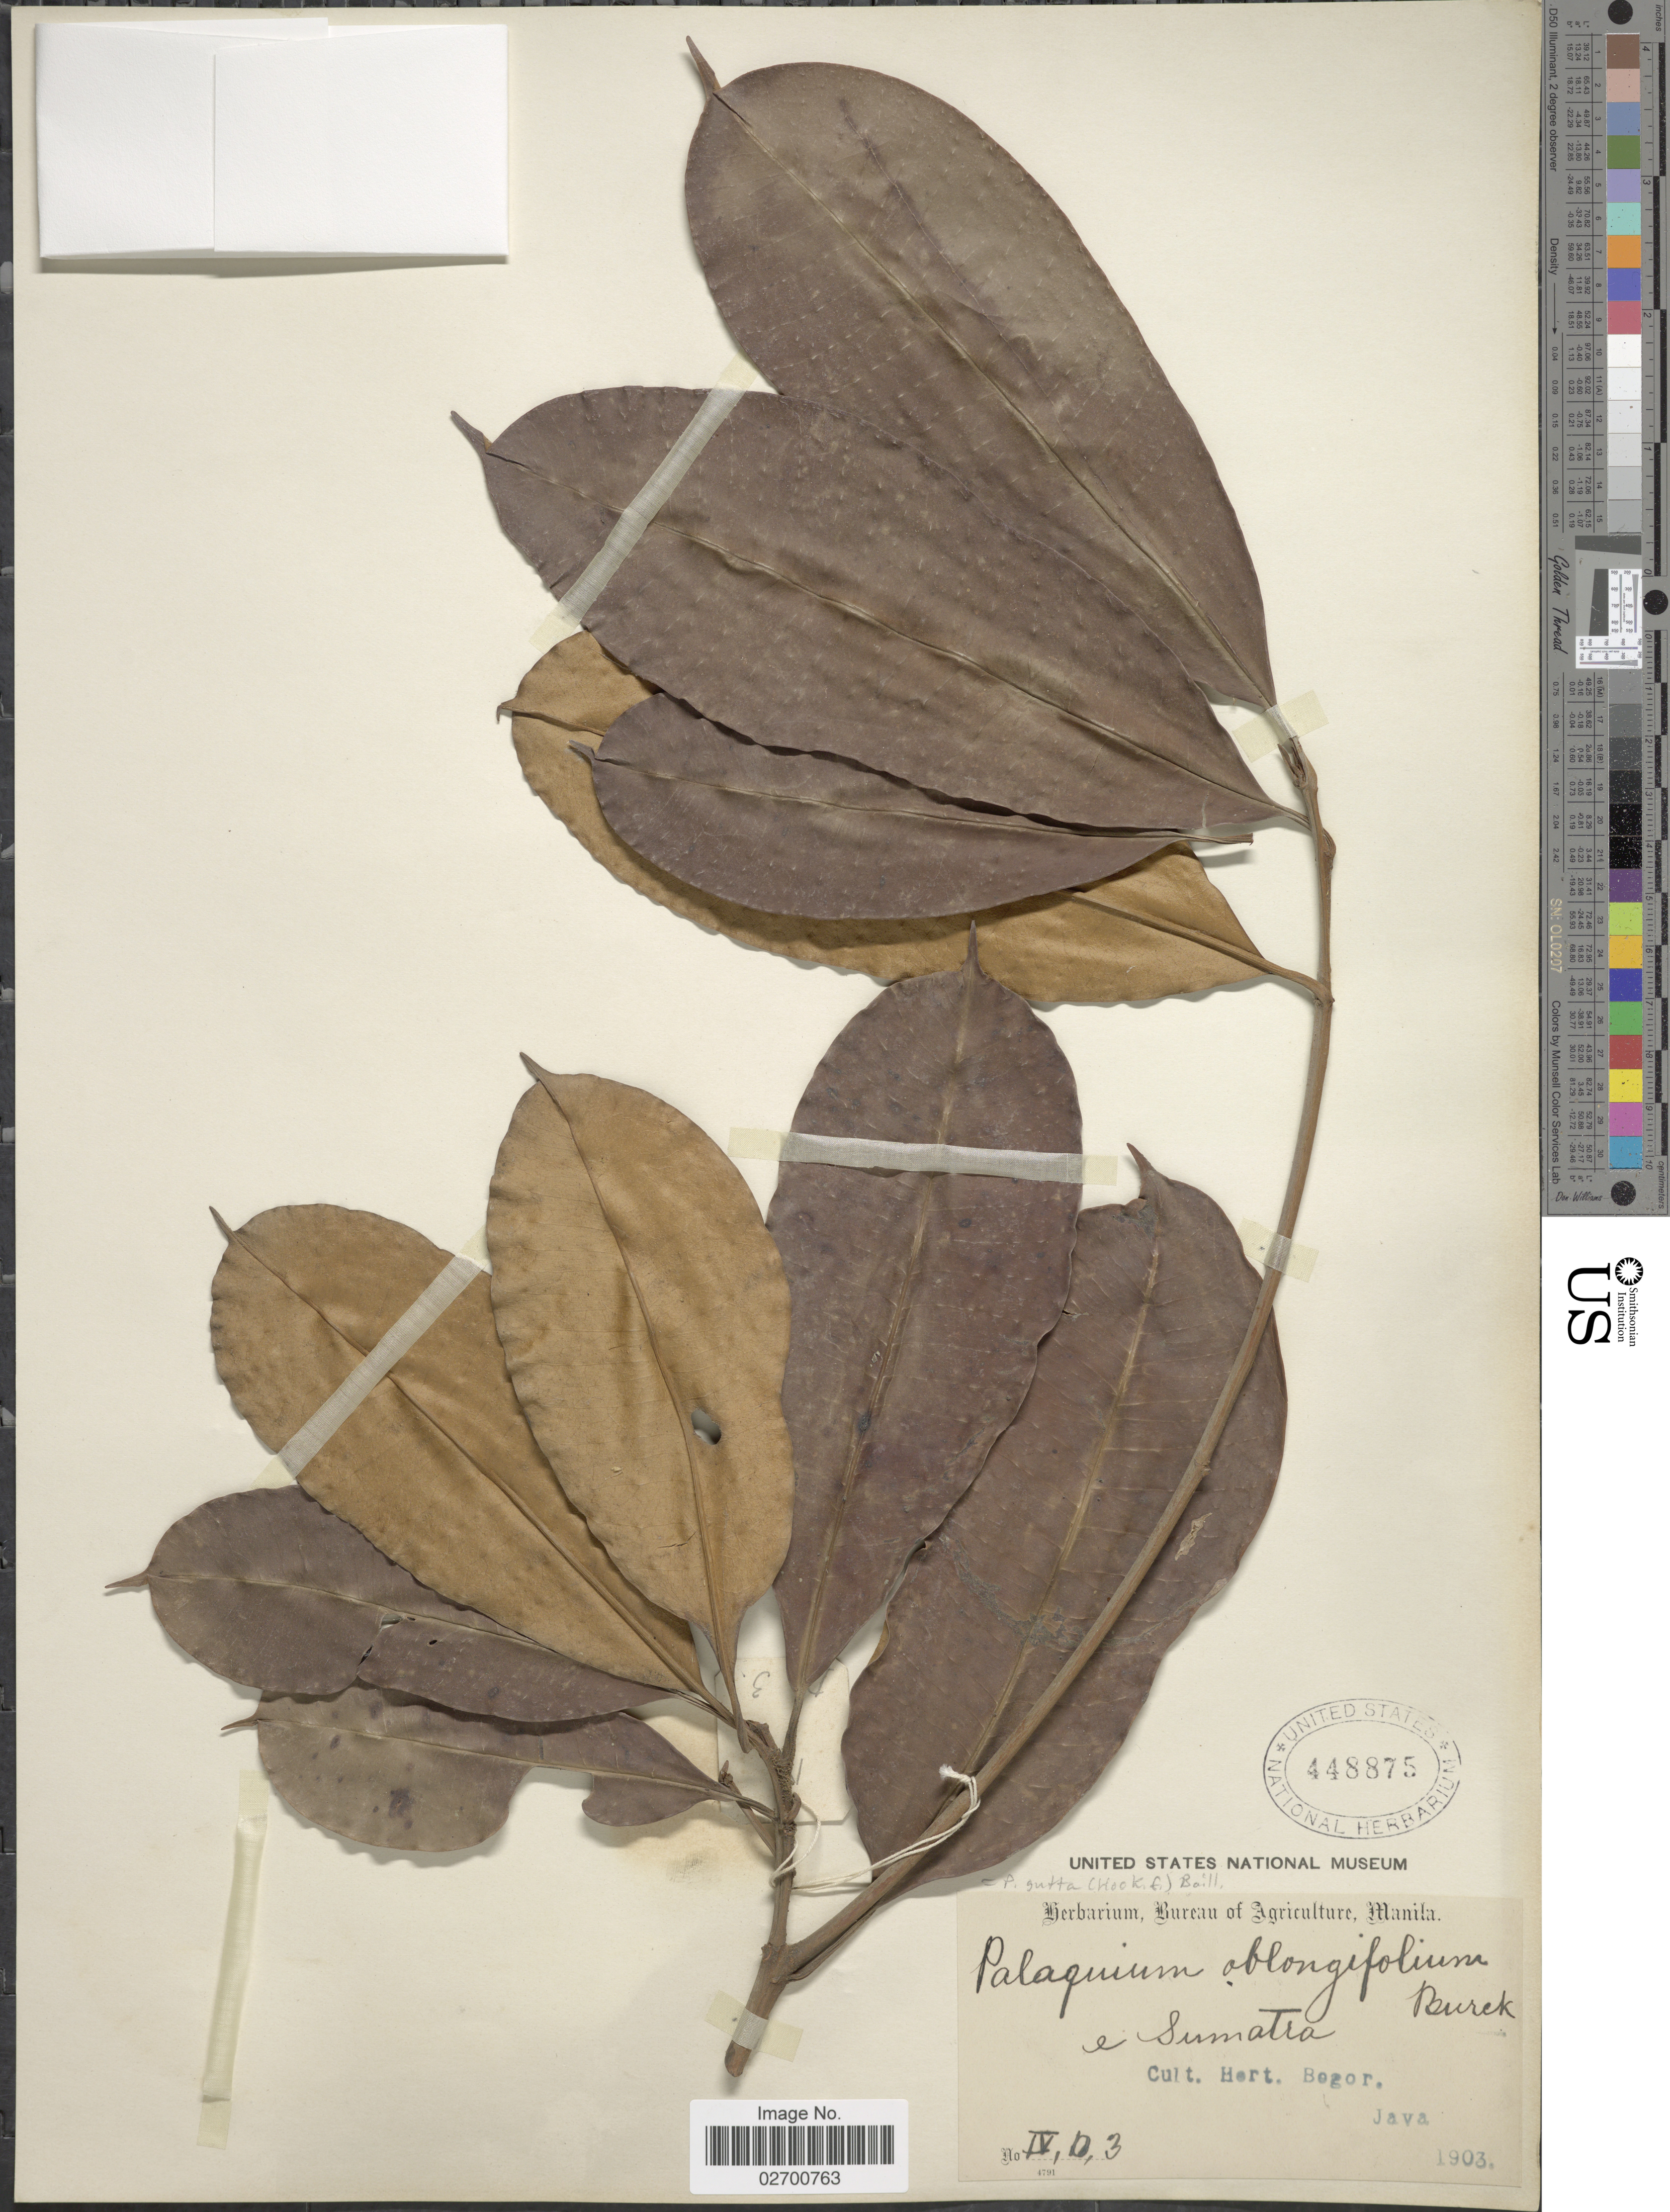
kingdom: Plantae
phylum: Tracheophyta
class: Magnoliopsida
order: Ericales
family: Sapotaceae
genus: Palaquium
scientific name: Palaquium gutta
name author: (Hook.) Baill.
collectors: ex Herb. Bur. Agric. Manila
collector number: IV,D,3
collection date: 1903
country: Indonesia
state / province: Sumatra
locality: E Sumatra [unsure placement] Cult. Hort. Bogor, Java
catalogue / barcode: US 448875